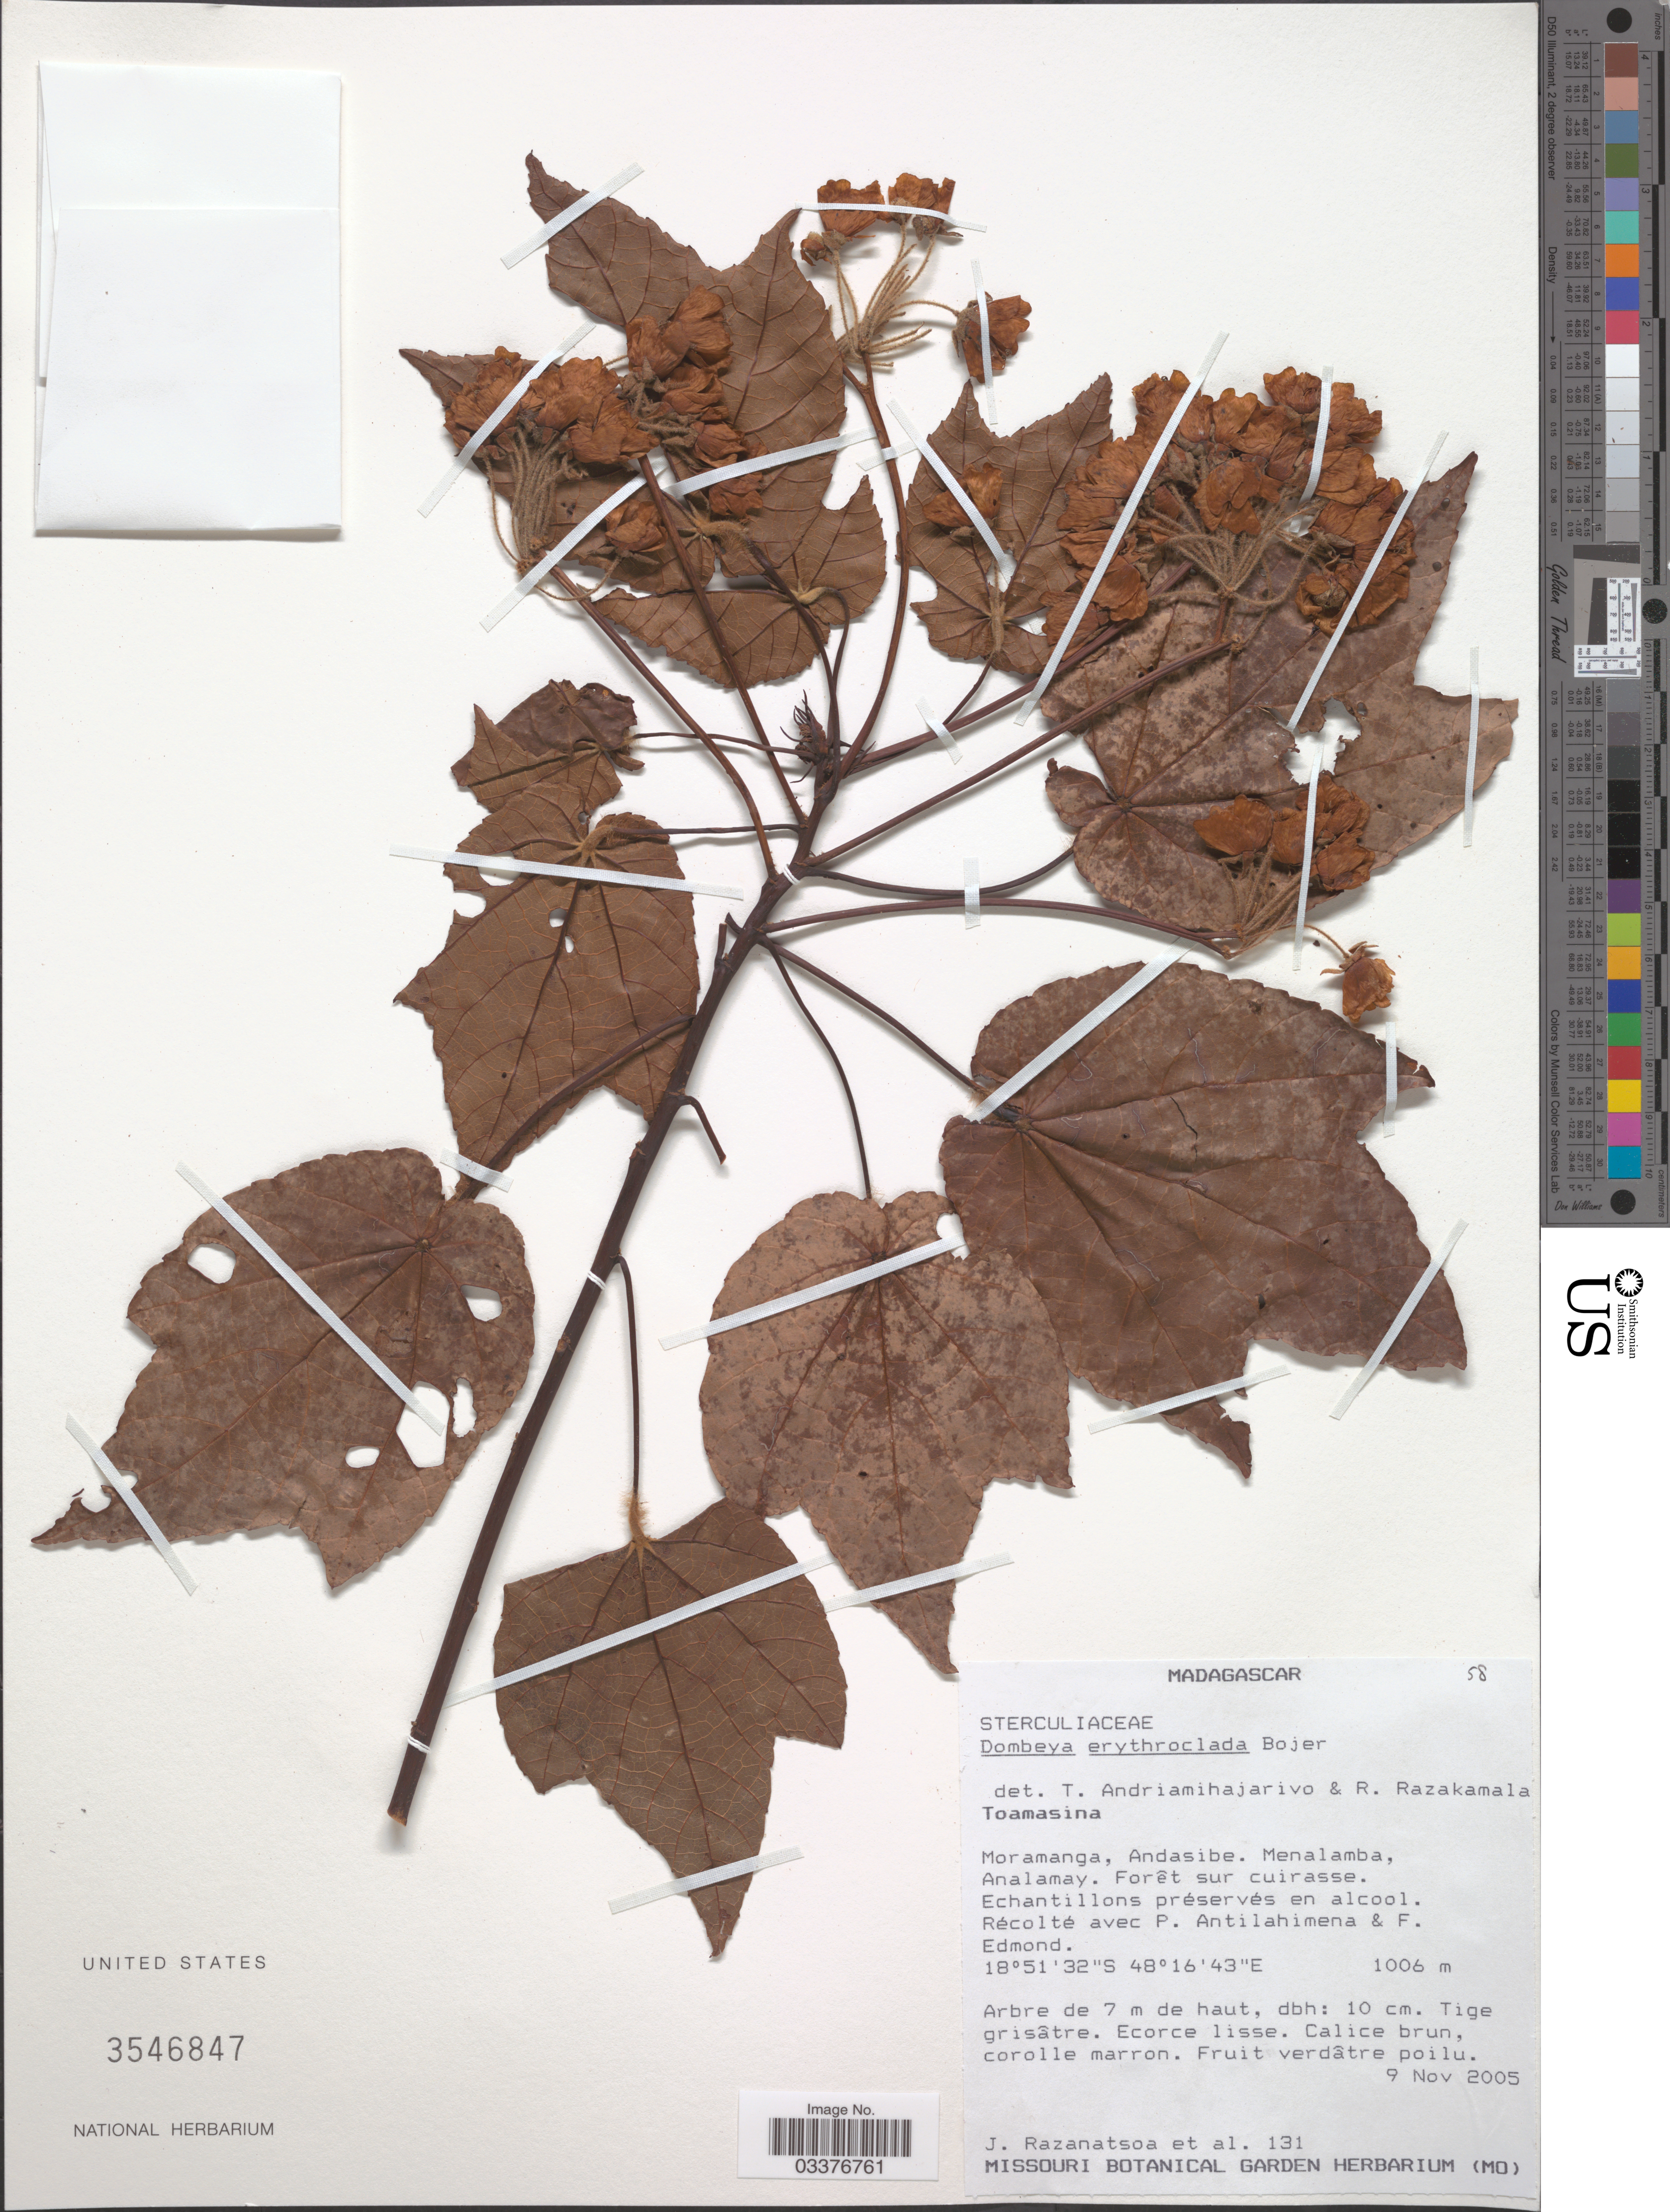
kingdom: Plantae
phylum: Tracheophyta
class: Magnoliopsida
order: Malvales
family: Malvaceae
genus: Dombeya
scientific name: Dombeya erythroclada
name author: Bojer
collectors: J. Razanatsoa, P. Antilahimena & F. Edmond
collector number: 131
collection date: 2005-11-09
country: Madagascar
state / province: Alaotra Mangoro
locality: Moramanga, Andasibe. Menalamba, Analamay.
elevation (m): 1006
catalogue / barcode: US 3546847